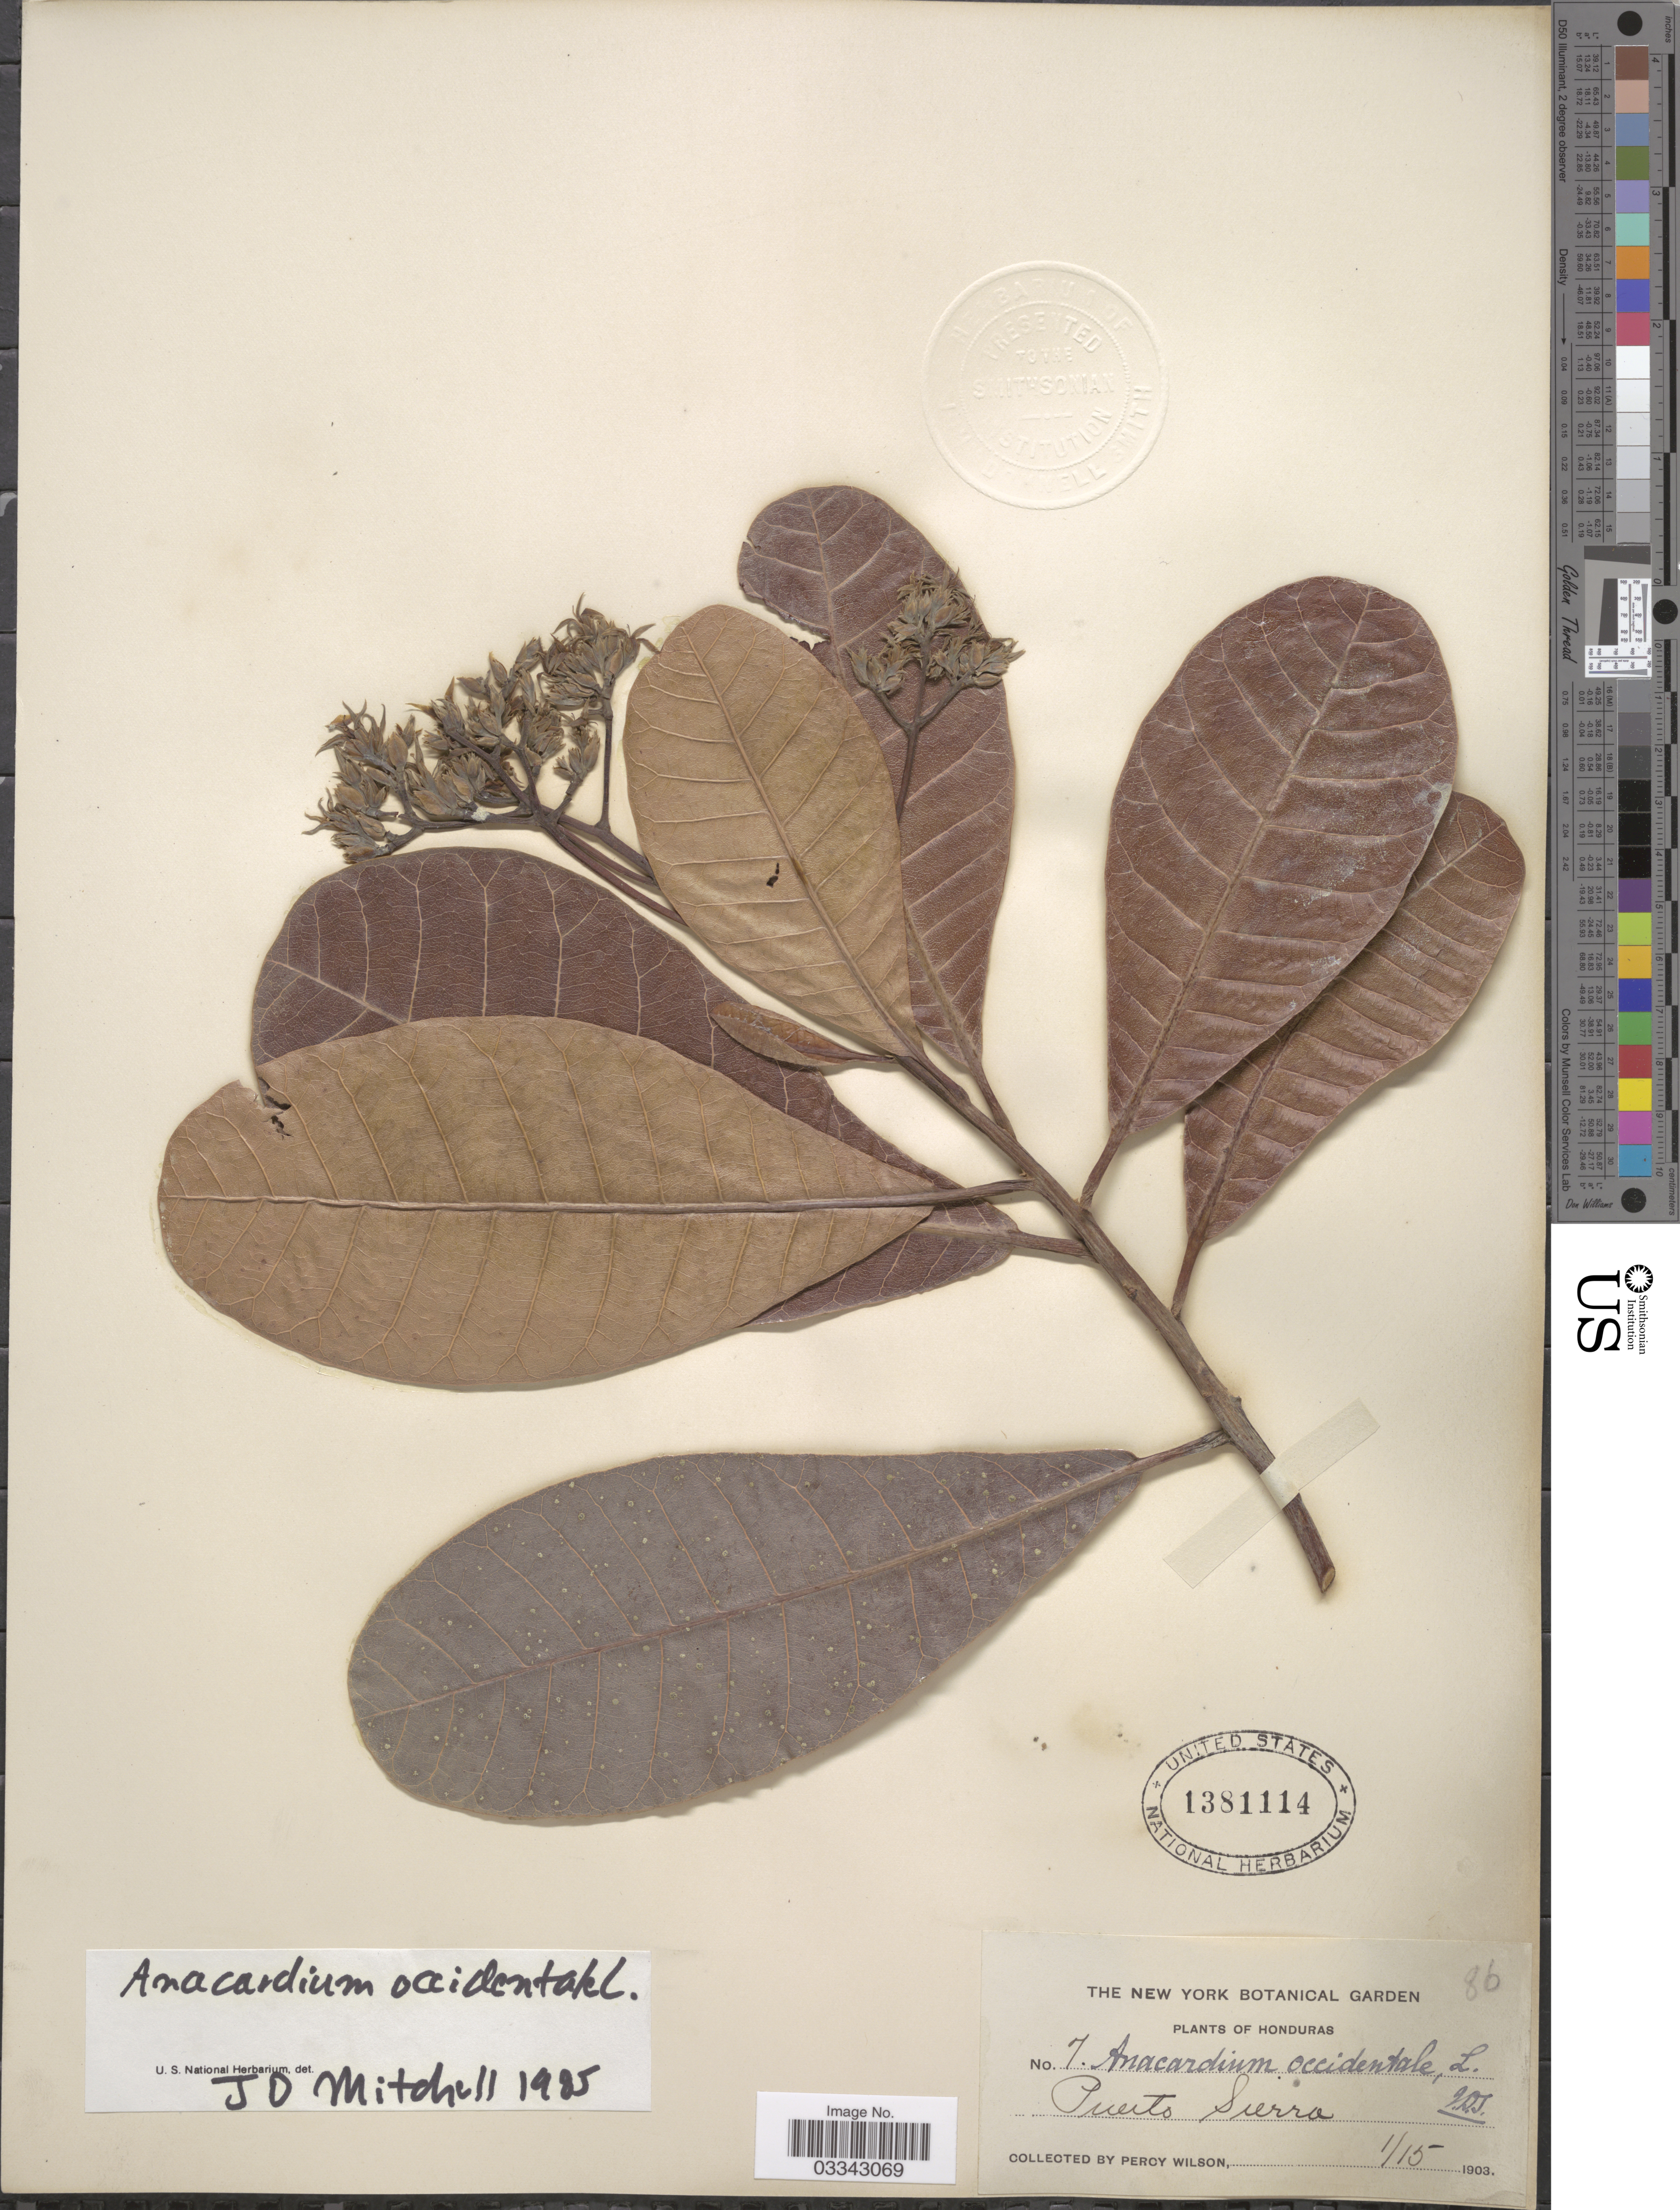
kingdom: Plantae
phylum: Tracheophyta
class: Magnoliopsida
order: Sapindales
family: Anacardiaceae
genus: Anacardium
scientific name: Anacardium occidentale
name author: L.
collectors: P. Wilson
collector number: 7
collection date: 1903-01-15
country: Honduras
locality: Puerto Sierra.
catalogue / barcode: US 1381114